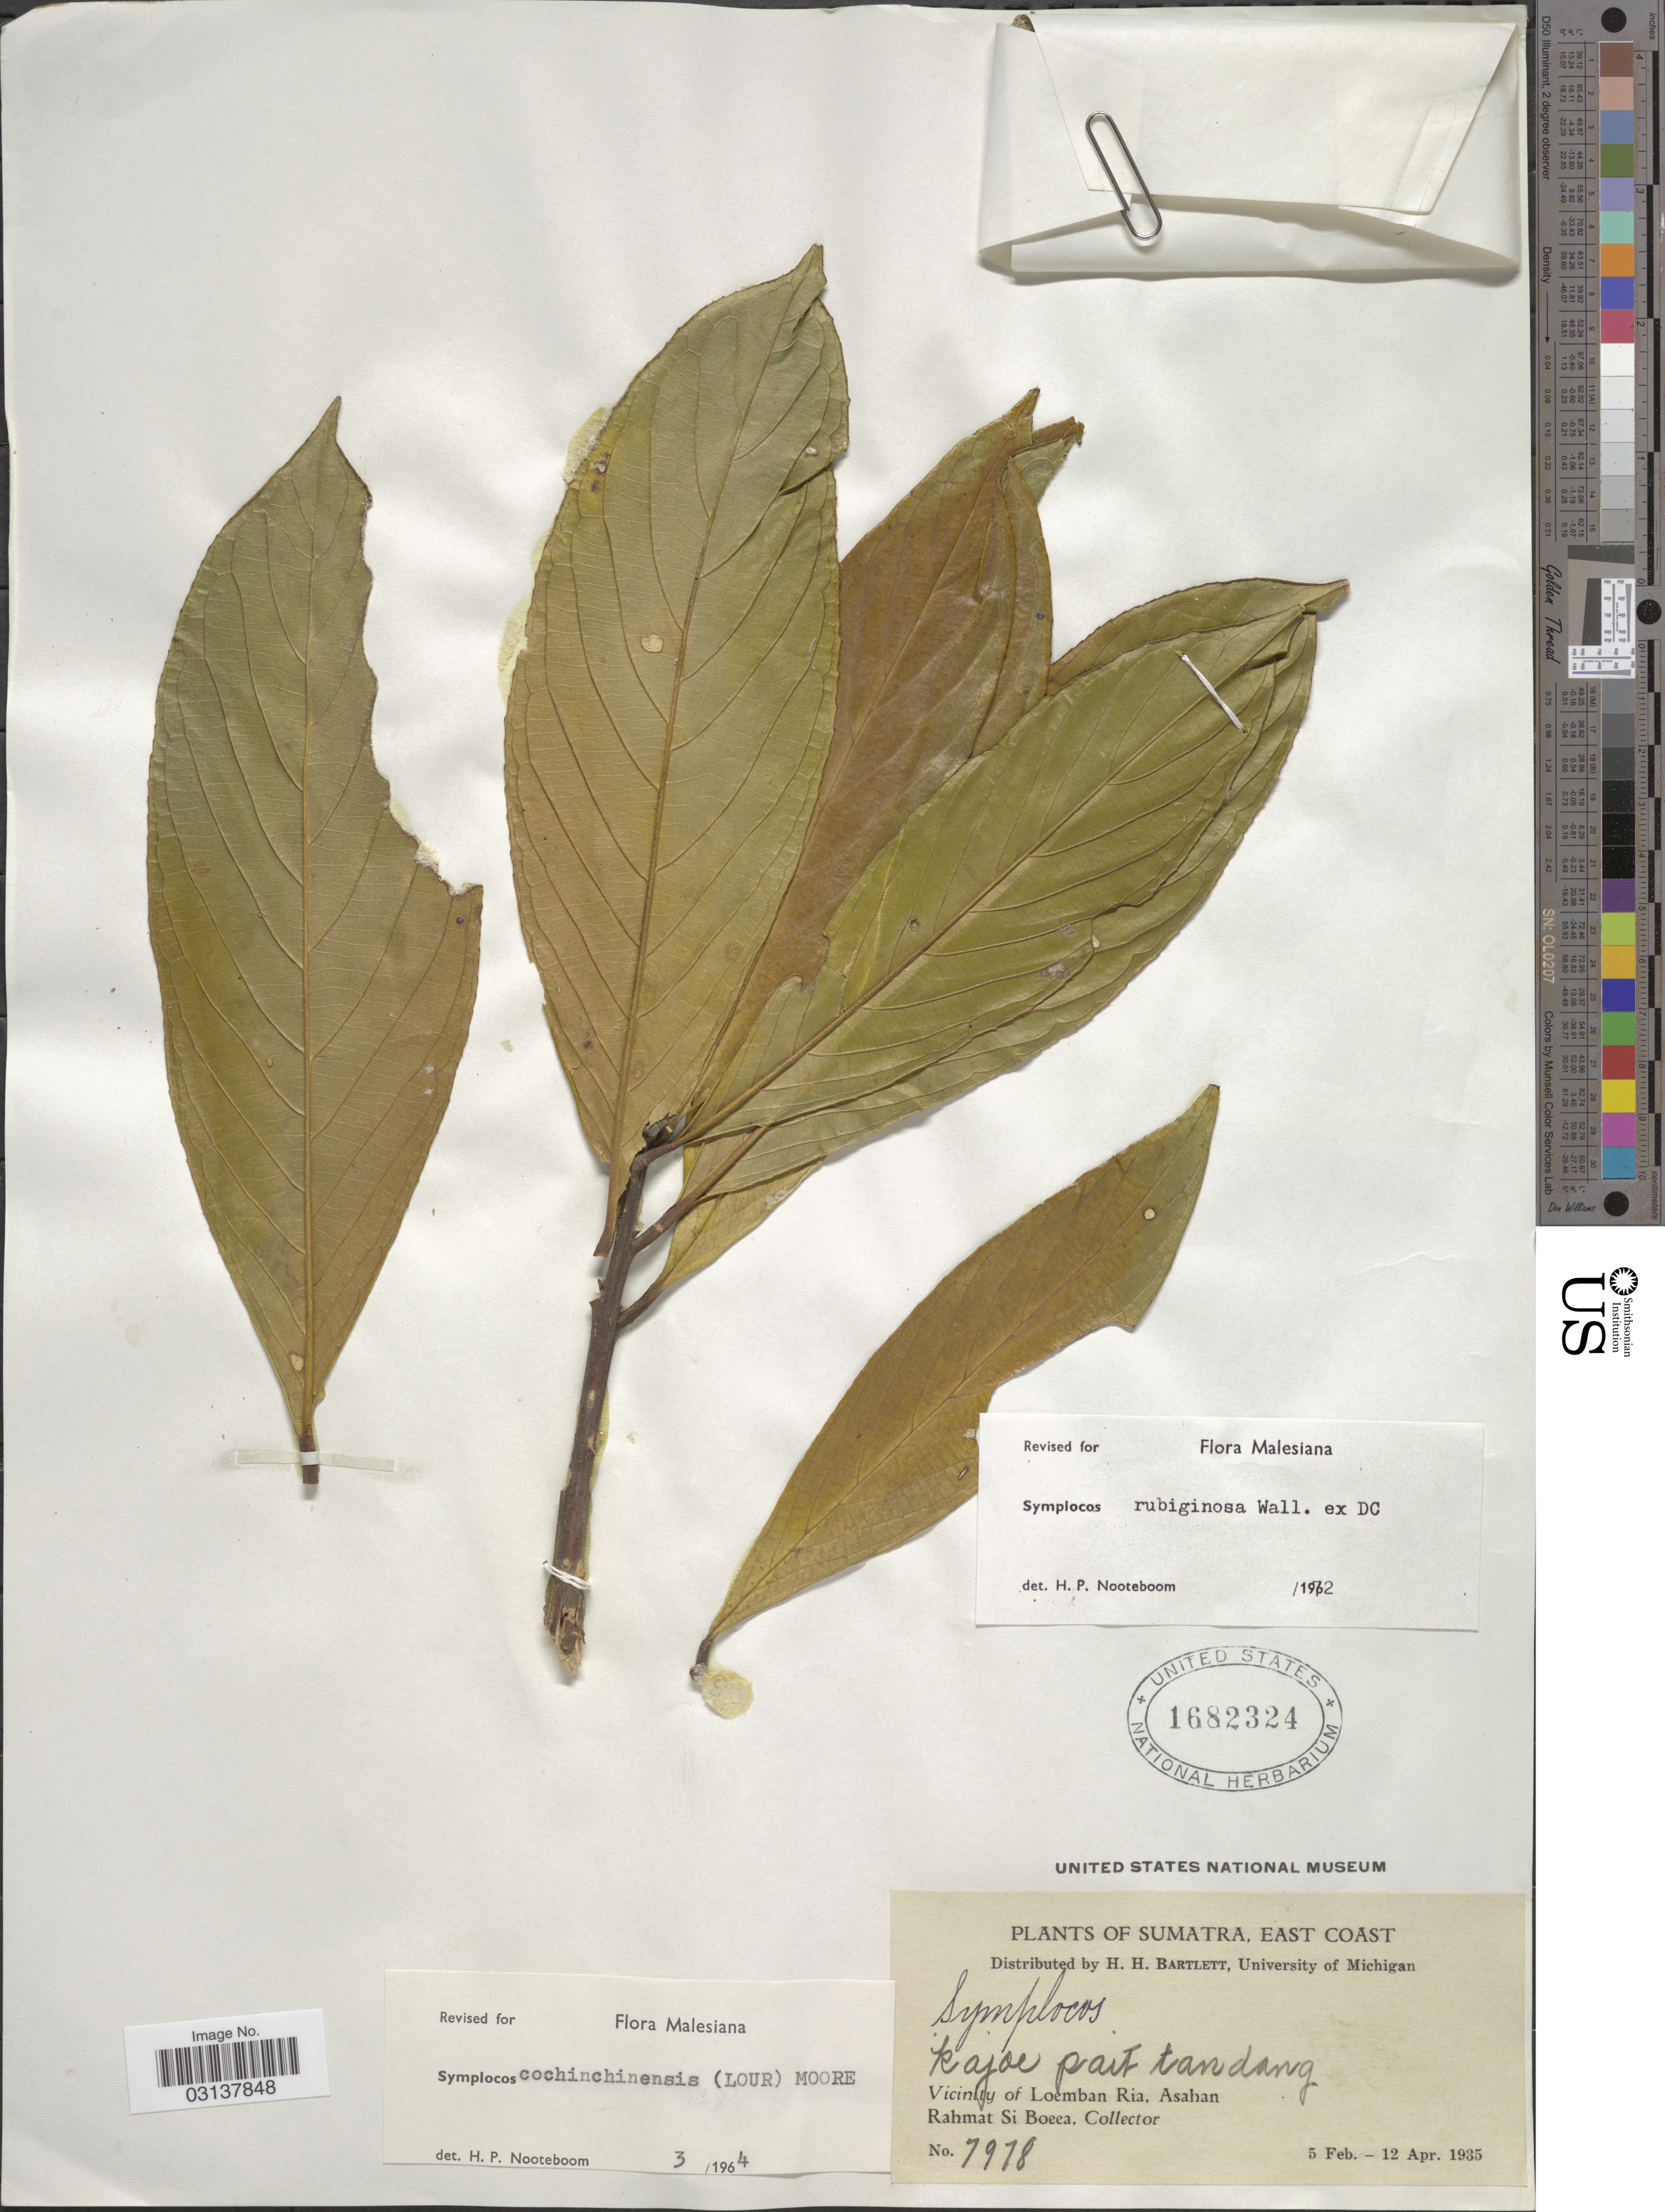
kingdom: Plantae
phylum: Tracheophyta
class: Magnoliopsida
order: Ericales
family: Symplocaceae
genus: Symplocos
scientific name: Symplocos rubiginosa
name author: Wall. ex DC.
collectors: Rahmat Si Boeea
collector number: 7978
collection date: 1935-02-05/1935-04-12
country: Indonesia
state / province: Sumatra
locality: Sumatra, East Coast. Vicinity of Loemban Ria, Asahan.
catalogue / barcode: US 1682324